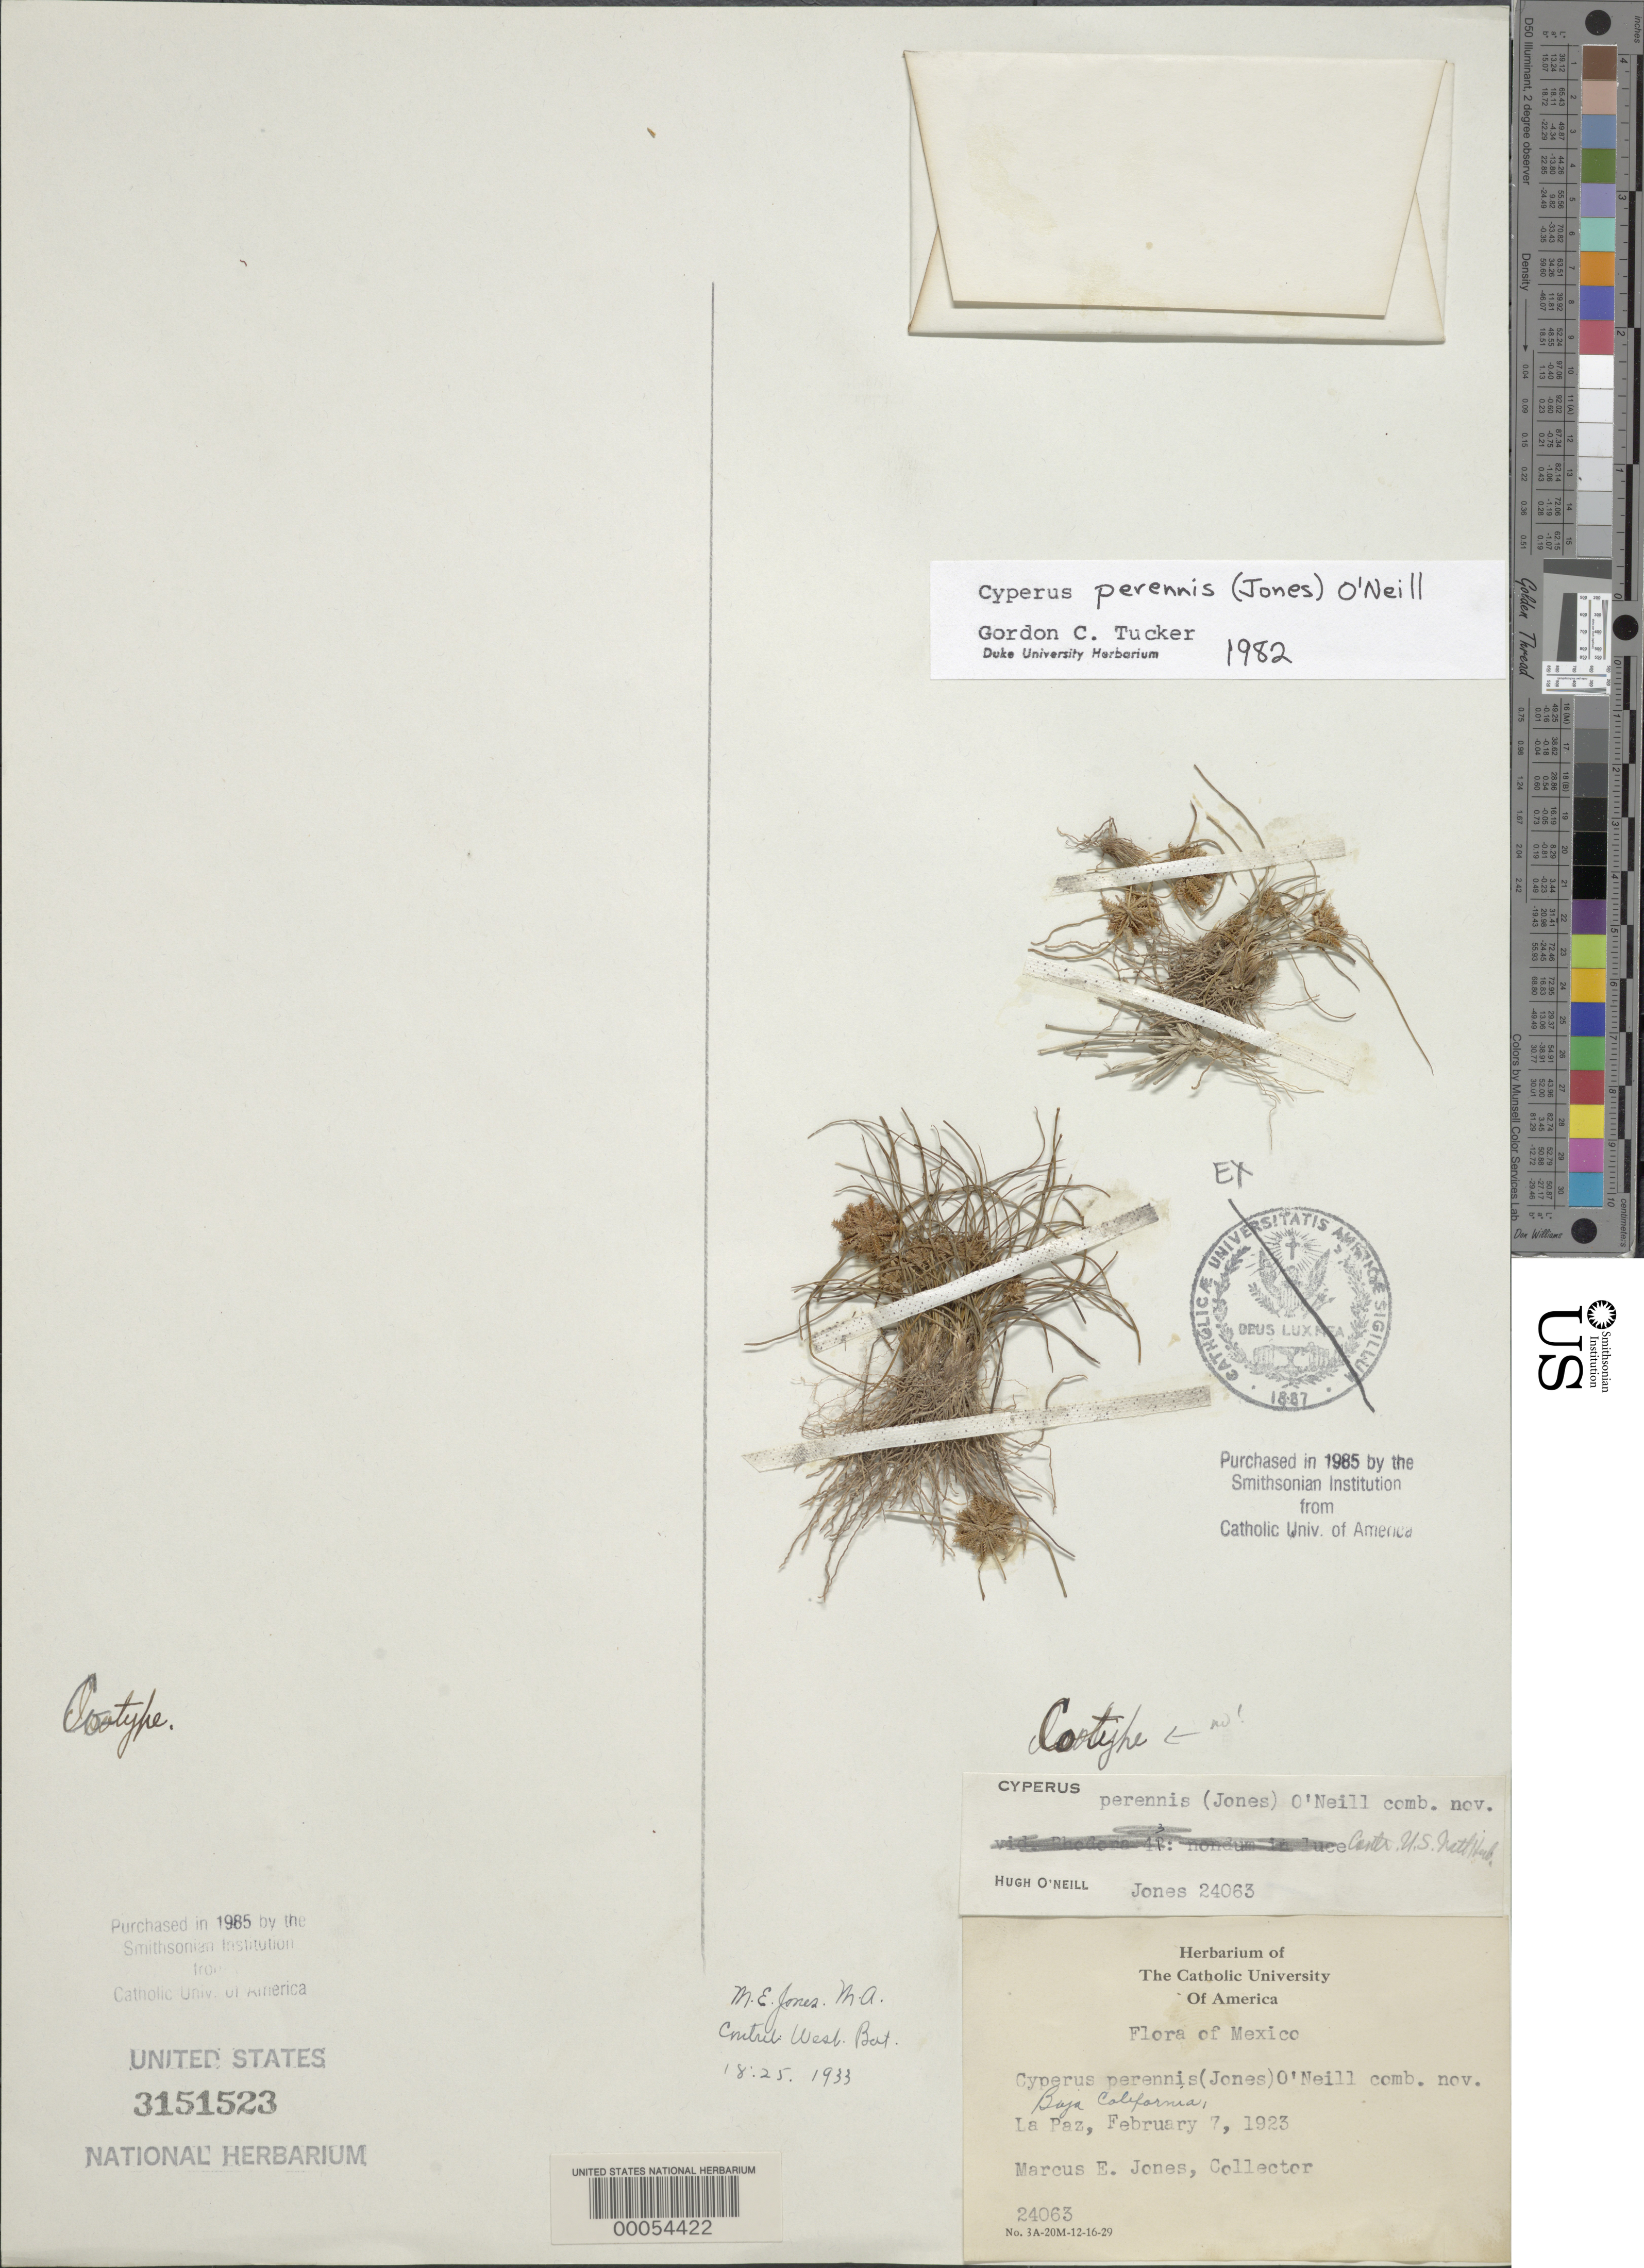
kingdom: Plantae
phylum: Tracheophyta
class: Liliopsida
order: Poales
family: Cyperaceae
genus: Cyperus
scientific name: Cyperus perennis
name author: (M.E. Jones) O'Neill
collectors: M. E. Jones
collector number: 24063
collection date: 1923-02-07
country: Mexico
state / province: Baja California Sur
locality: La Paz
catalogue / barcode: US 3151523